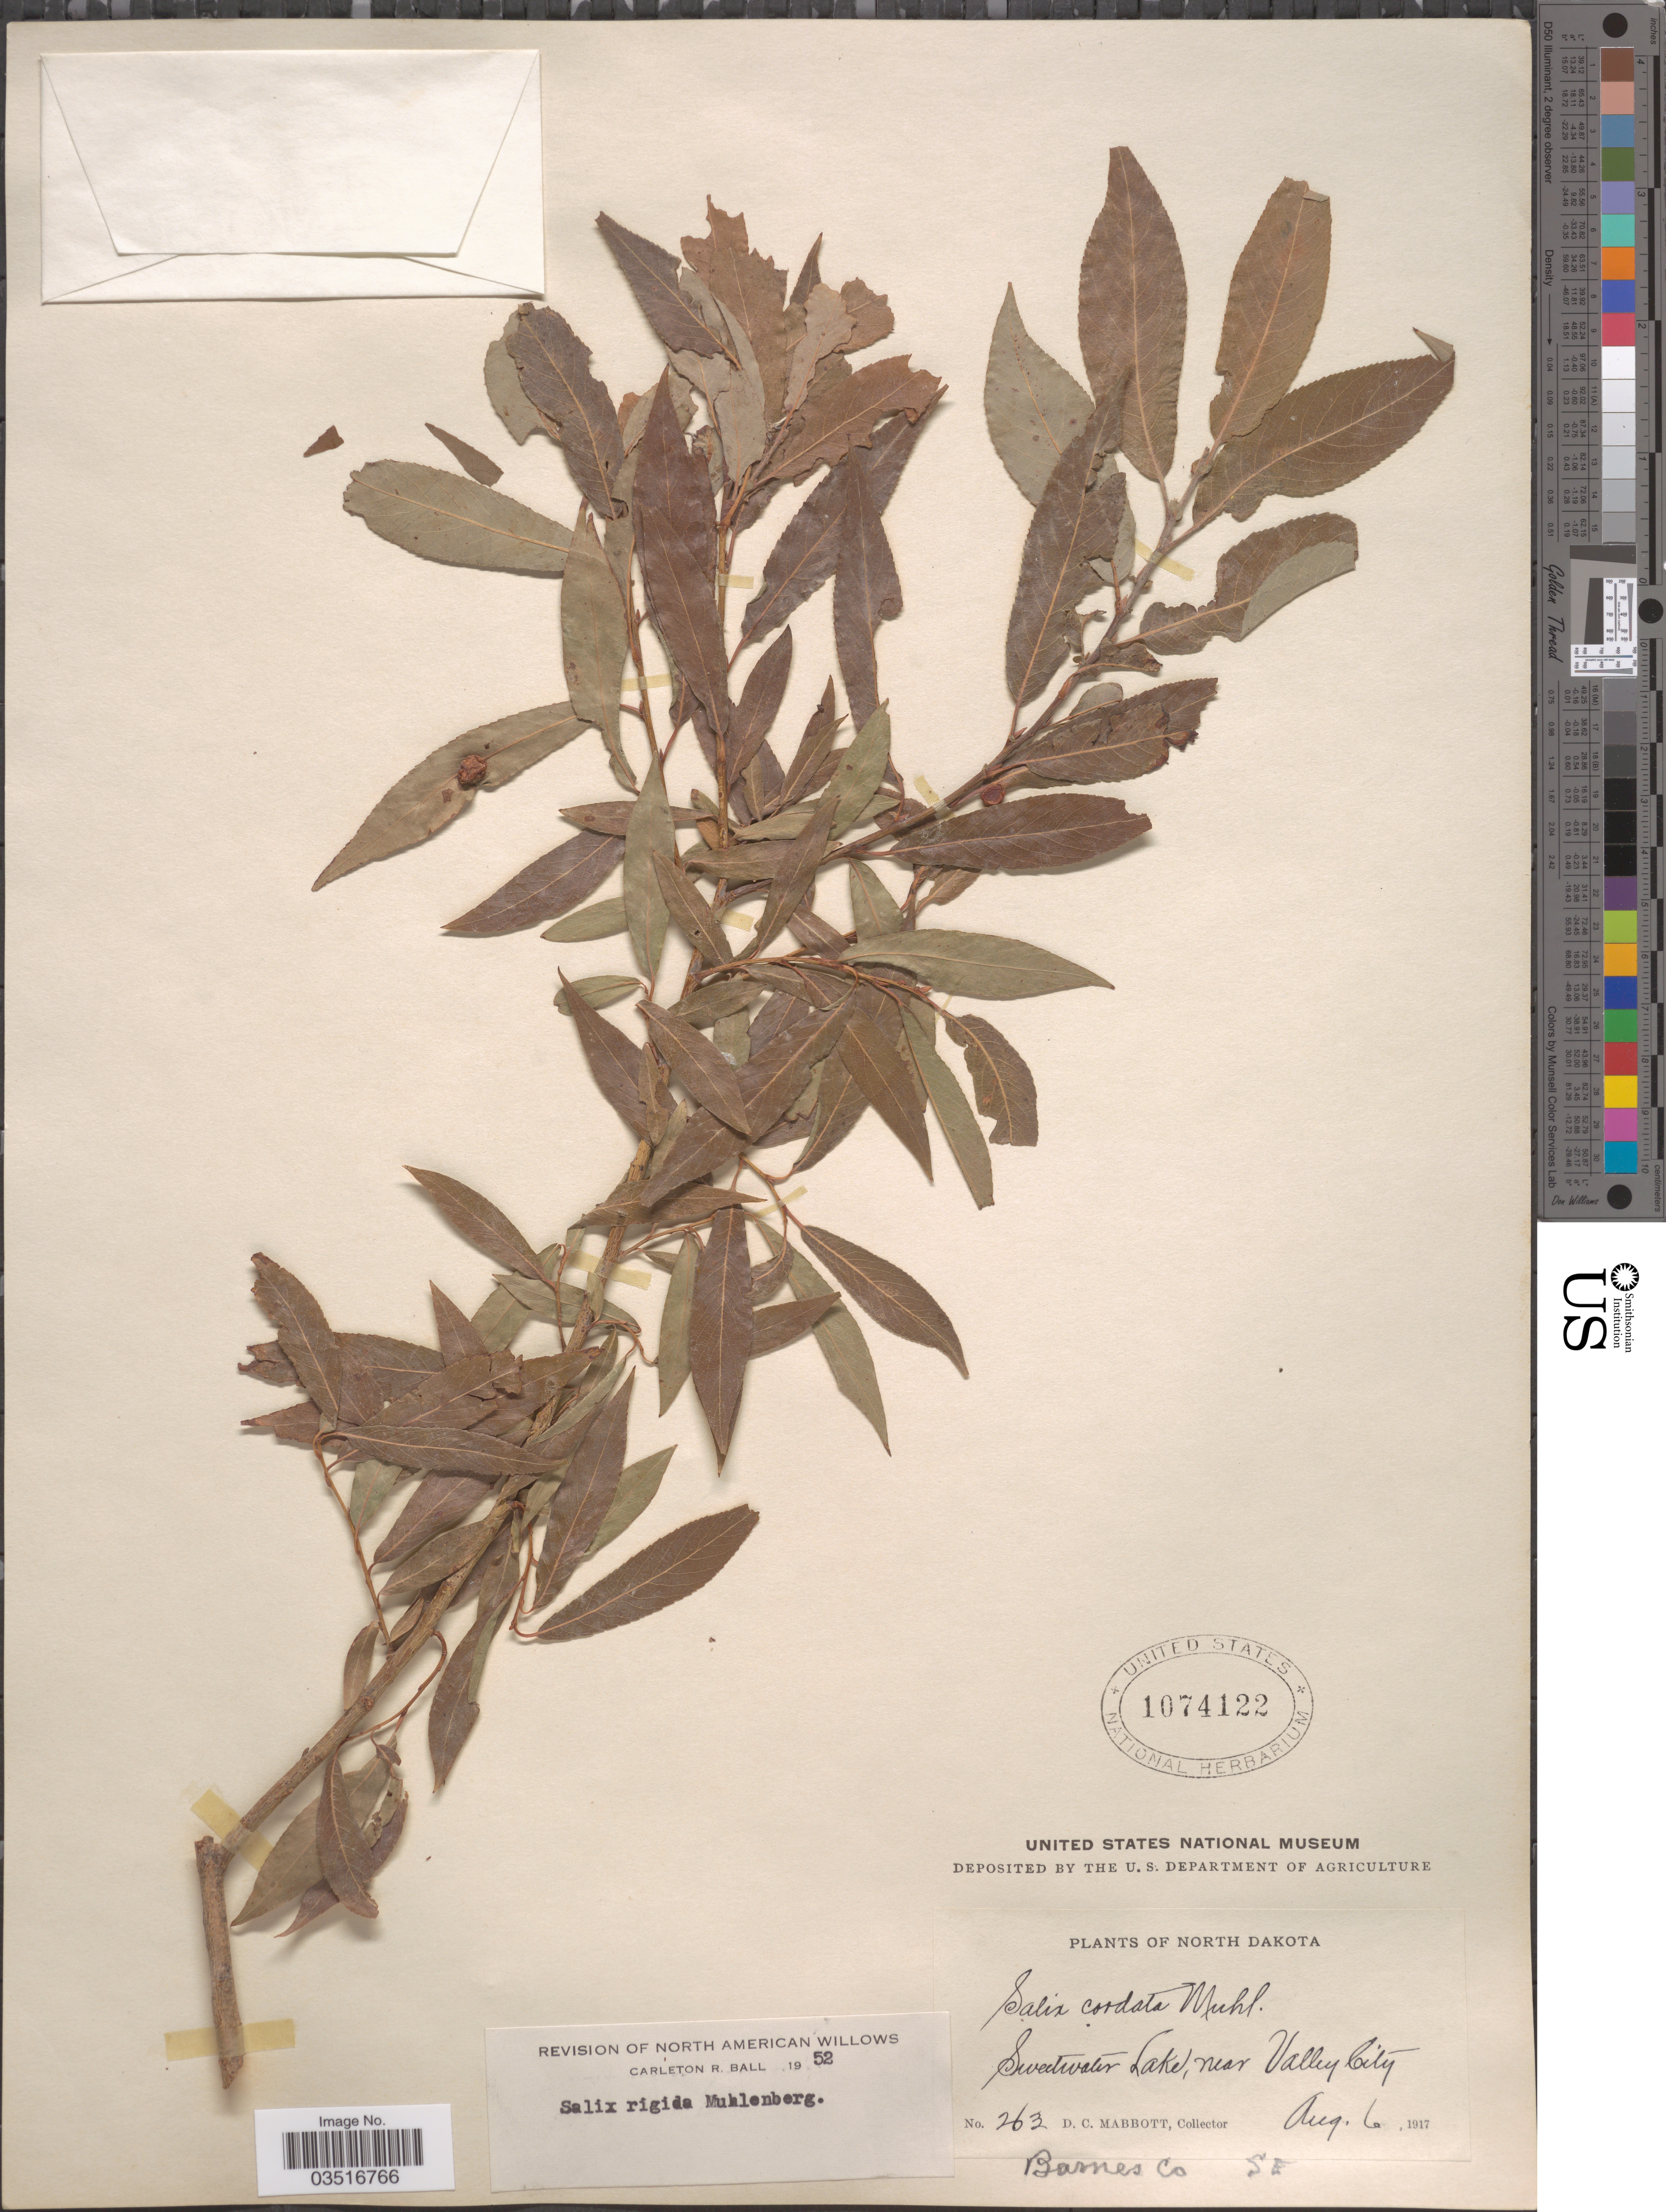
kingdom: Plantae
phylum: Tracheophyta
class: Magnoliopsida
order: Malpighiales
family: Salicaceae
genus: Salix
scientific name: Salix rigida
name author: Muhl.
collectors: D. Mabbott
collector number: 263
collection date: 1917-08-06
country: United States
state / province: North Dakota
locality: Sweetwater Lake, near Valley City. Barnes Co. S E.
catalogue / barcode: US 1074122